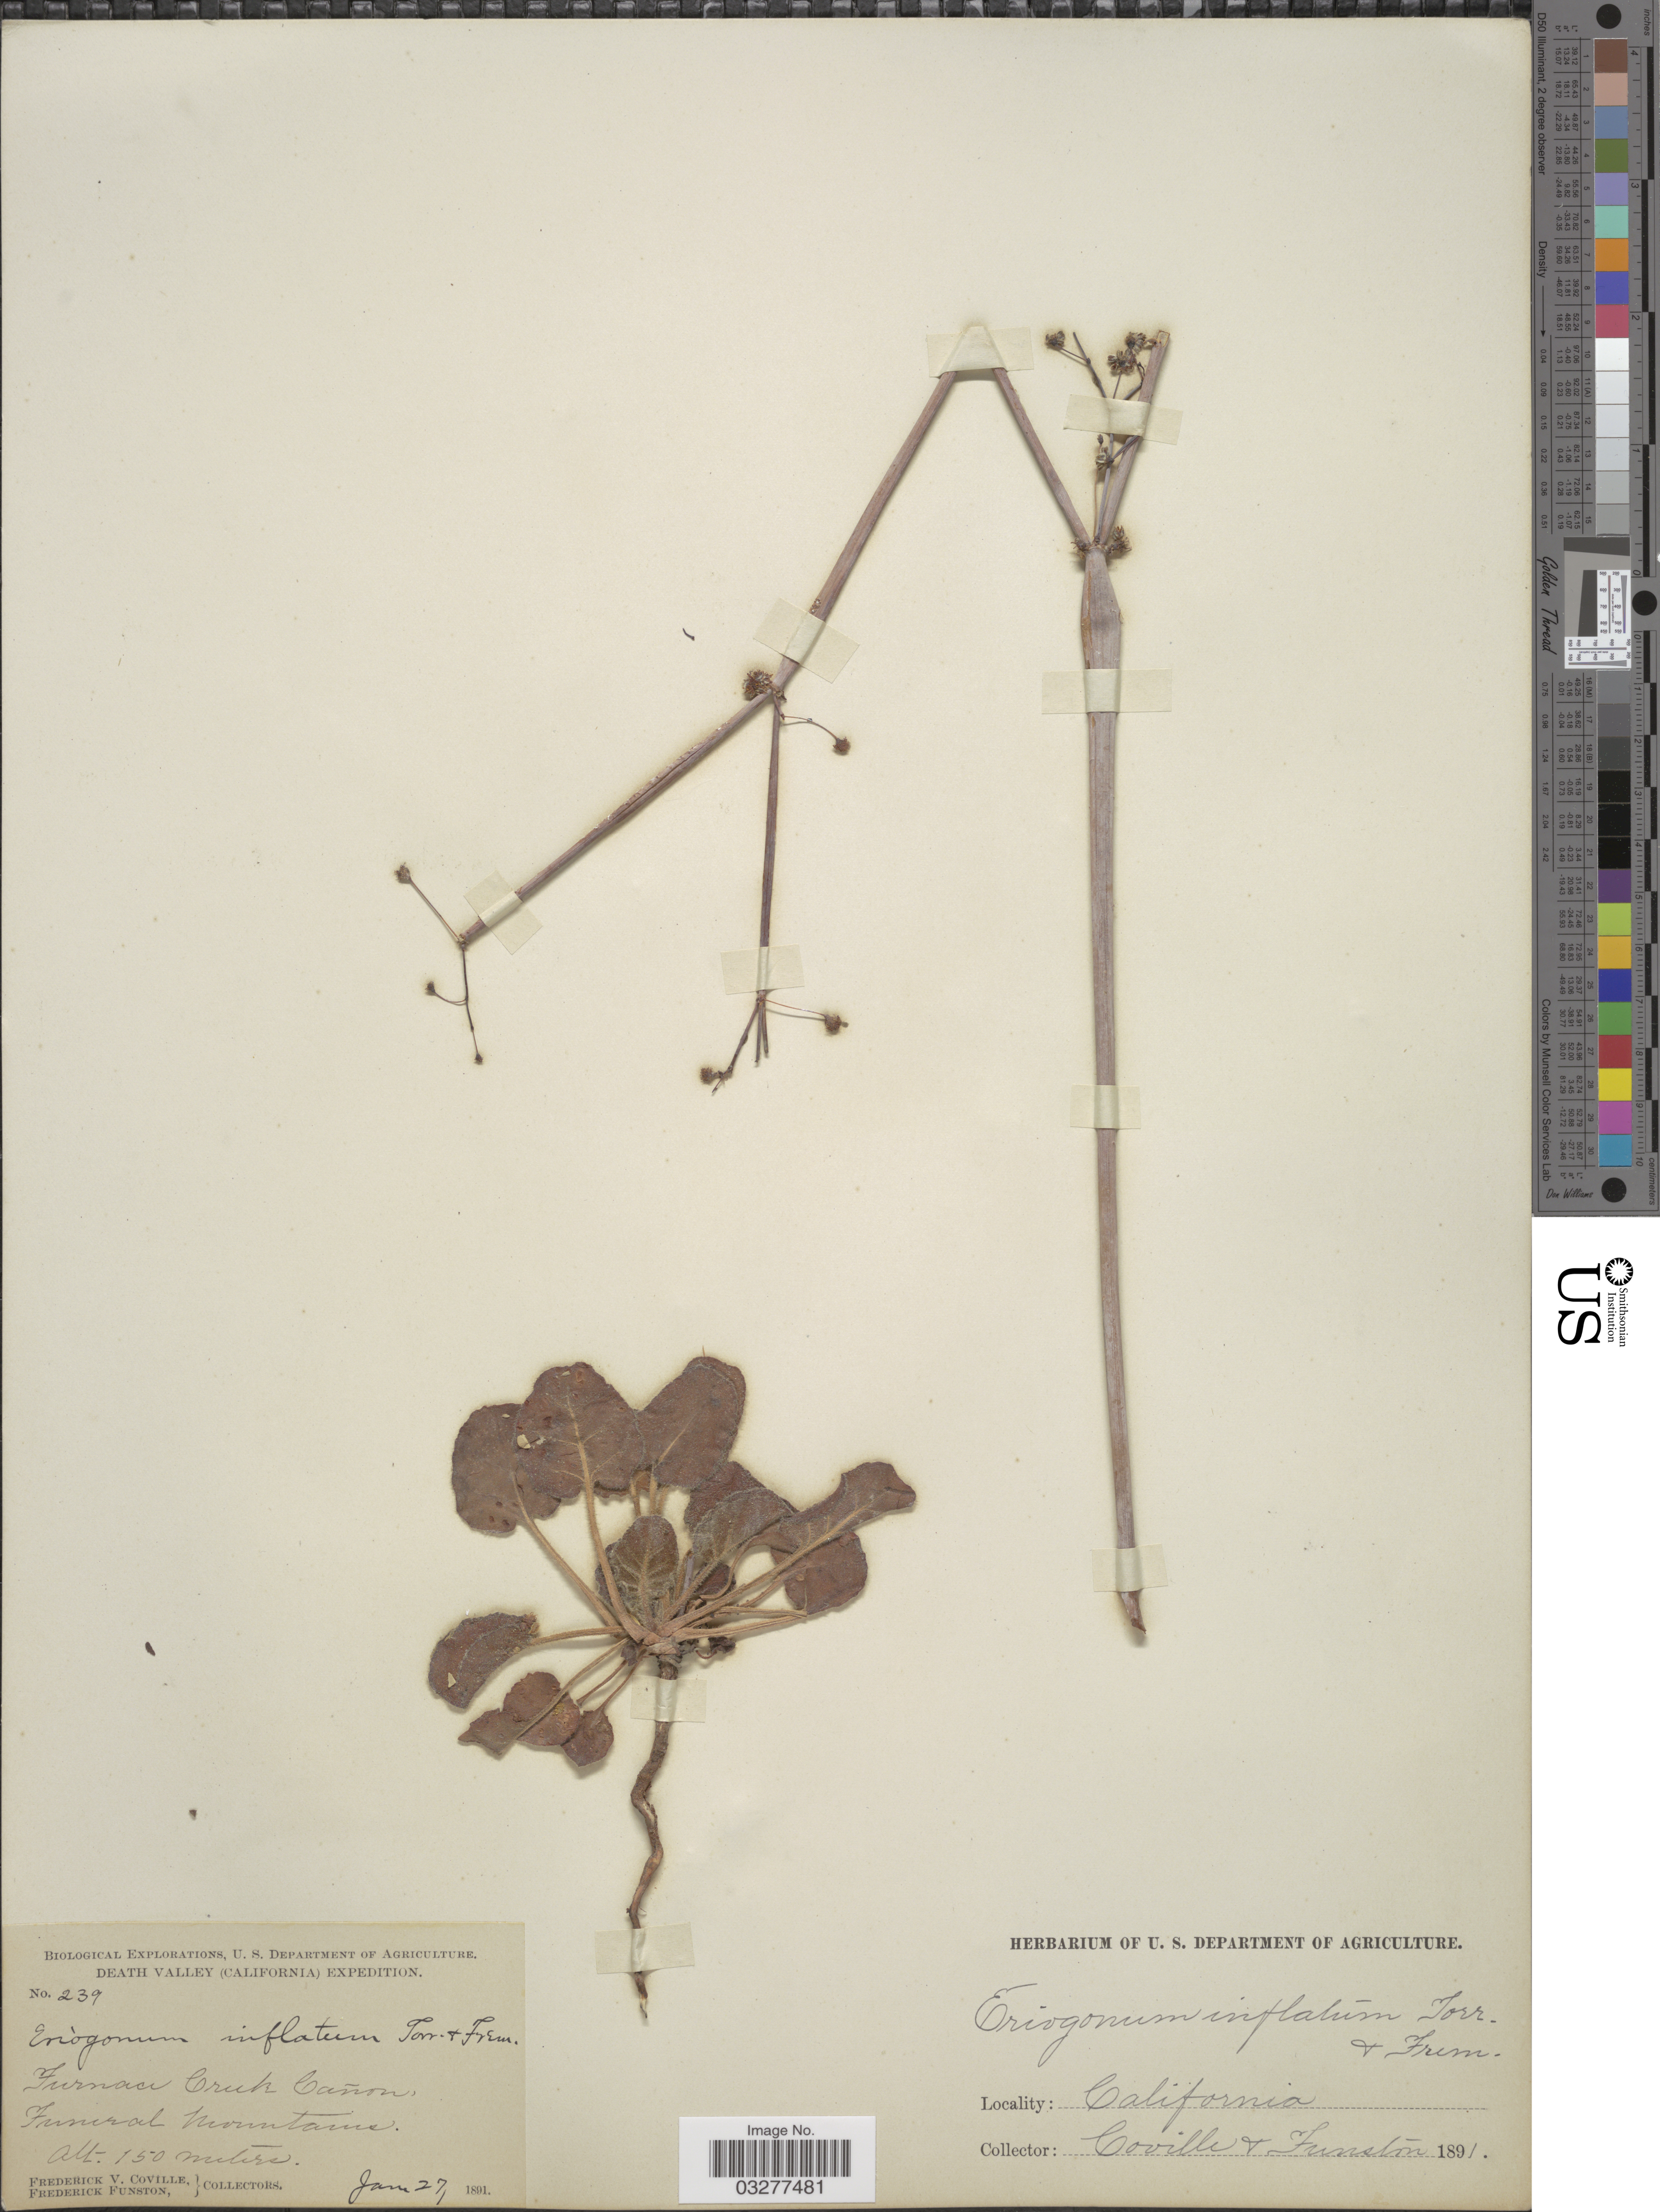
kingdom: Plantae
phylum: Tracheophyta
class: Magnoliopsida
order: Caryophyllales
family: Polygonaceae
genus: Eriogonum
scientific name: Eriogonum inflatum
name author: Torr. & Frém.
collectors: F. V. Coville & F. Funston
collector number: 239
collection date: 1891-01-27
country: United States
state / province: California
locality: Death Valley. Furnace Creek Cañon, Funeral Mountains.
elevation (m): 150